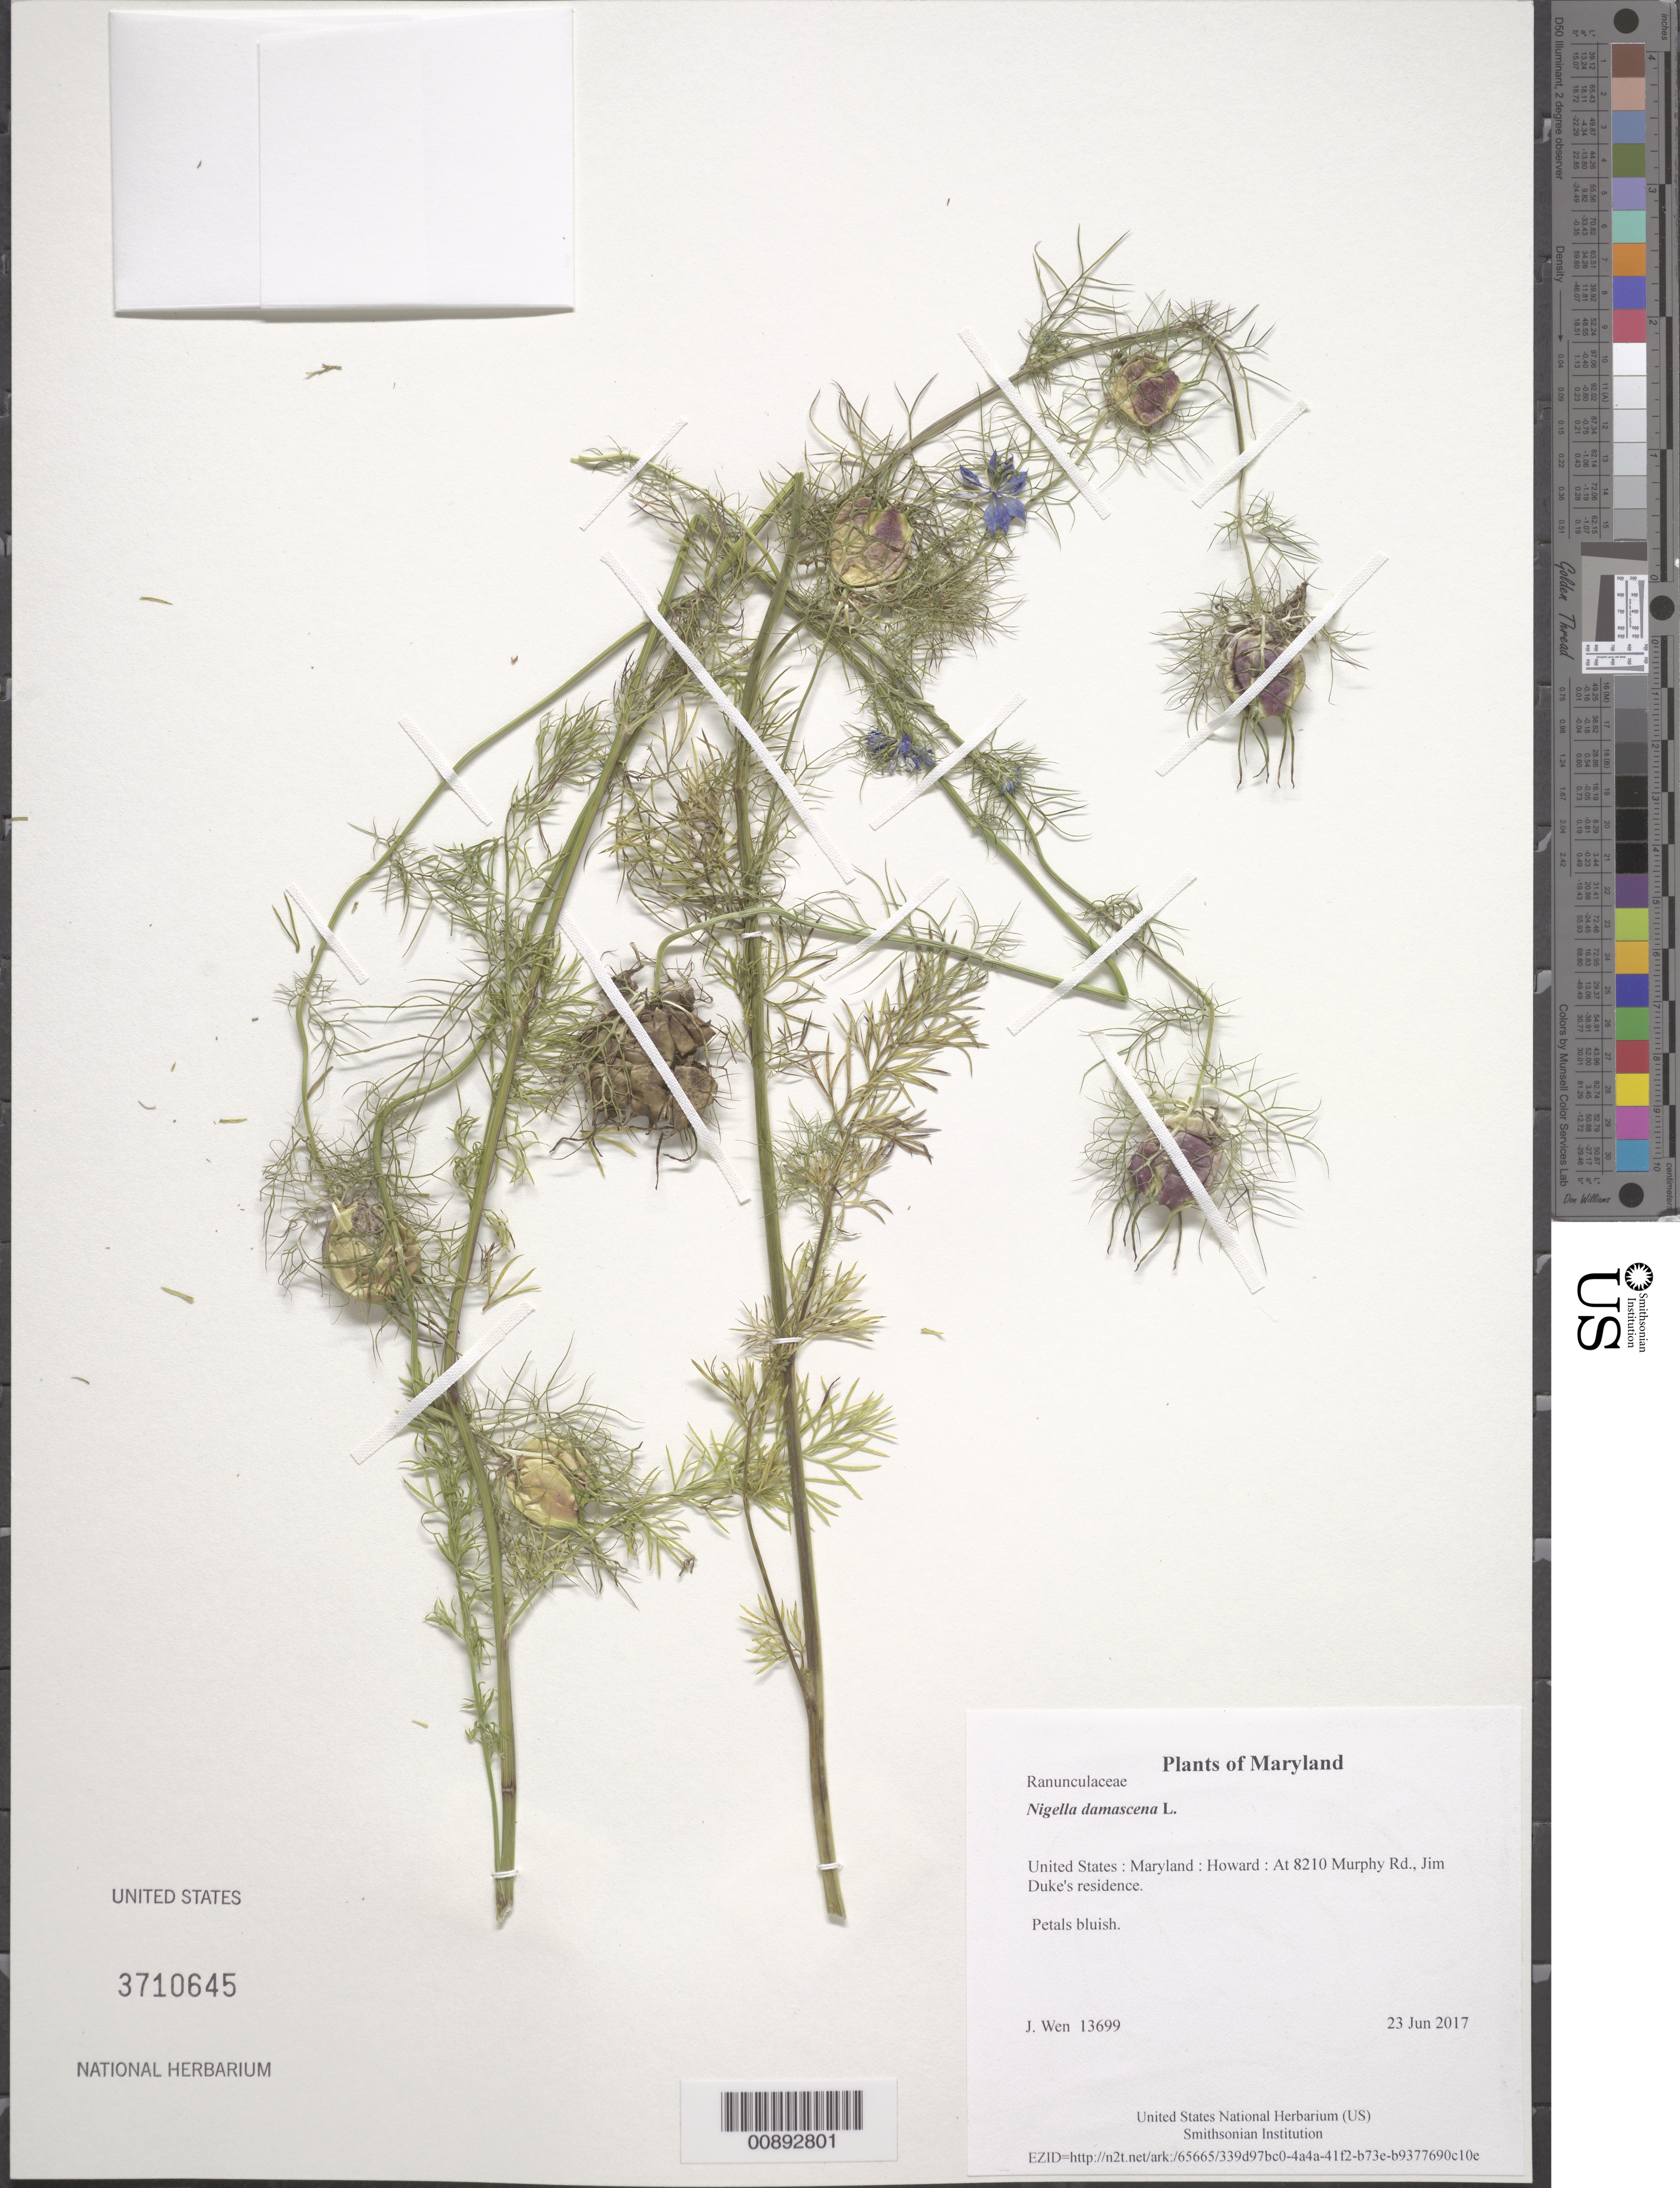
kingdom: Plantae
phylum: Tracheophyta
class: Magnoliopsida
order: Ranunculales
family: Ranunculaceae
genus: Nigella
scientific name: Nigella damascena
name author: L.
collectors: J. Wen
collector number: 13699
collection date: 2017-06-23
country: United States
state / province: Maryland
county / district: Howard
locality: At 8210 Murphy Rd., Jim Duke's residence.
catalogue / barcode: US 3710645